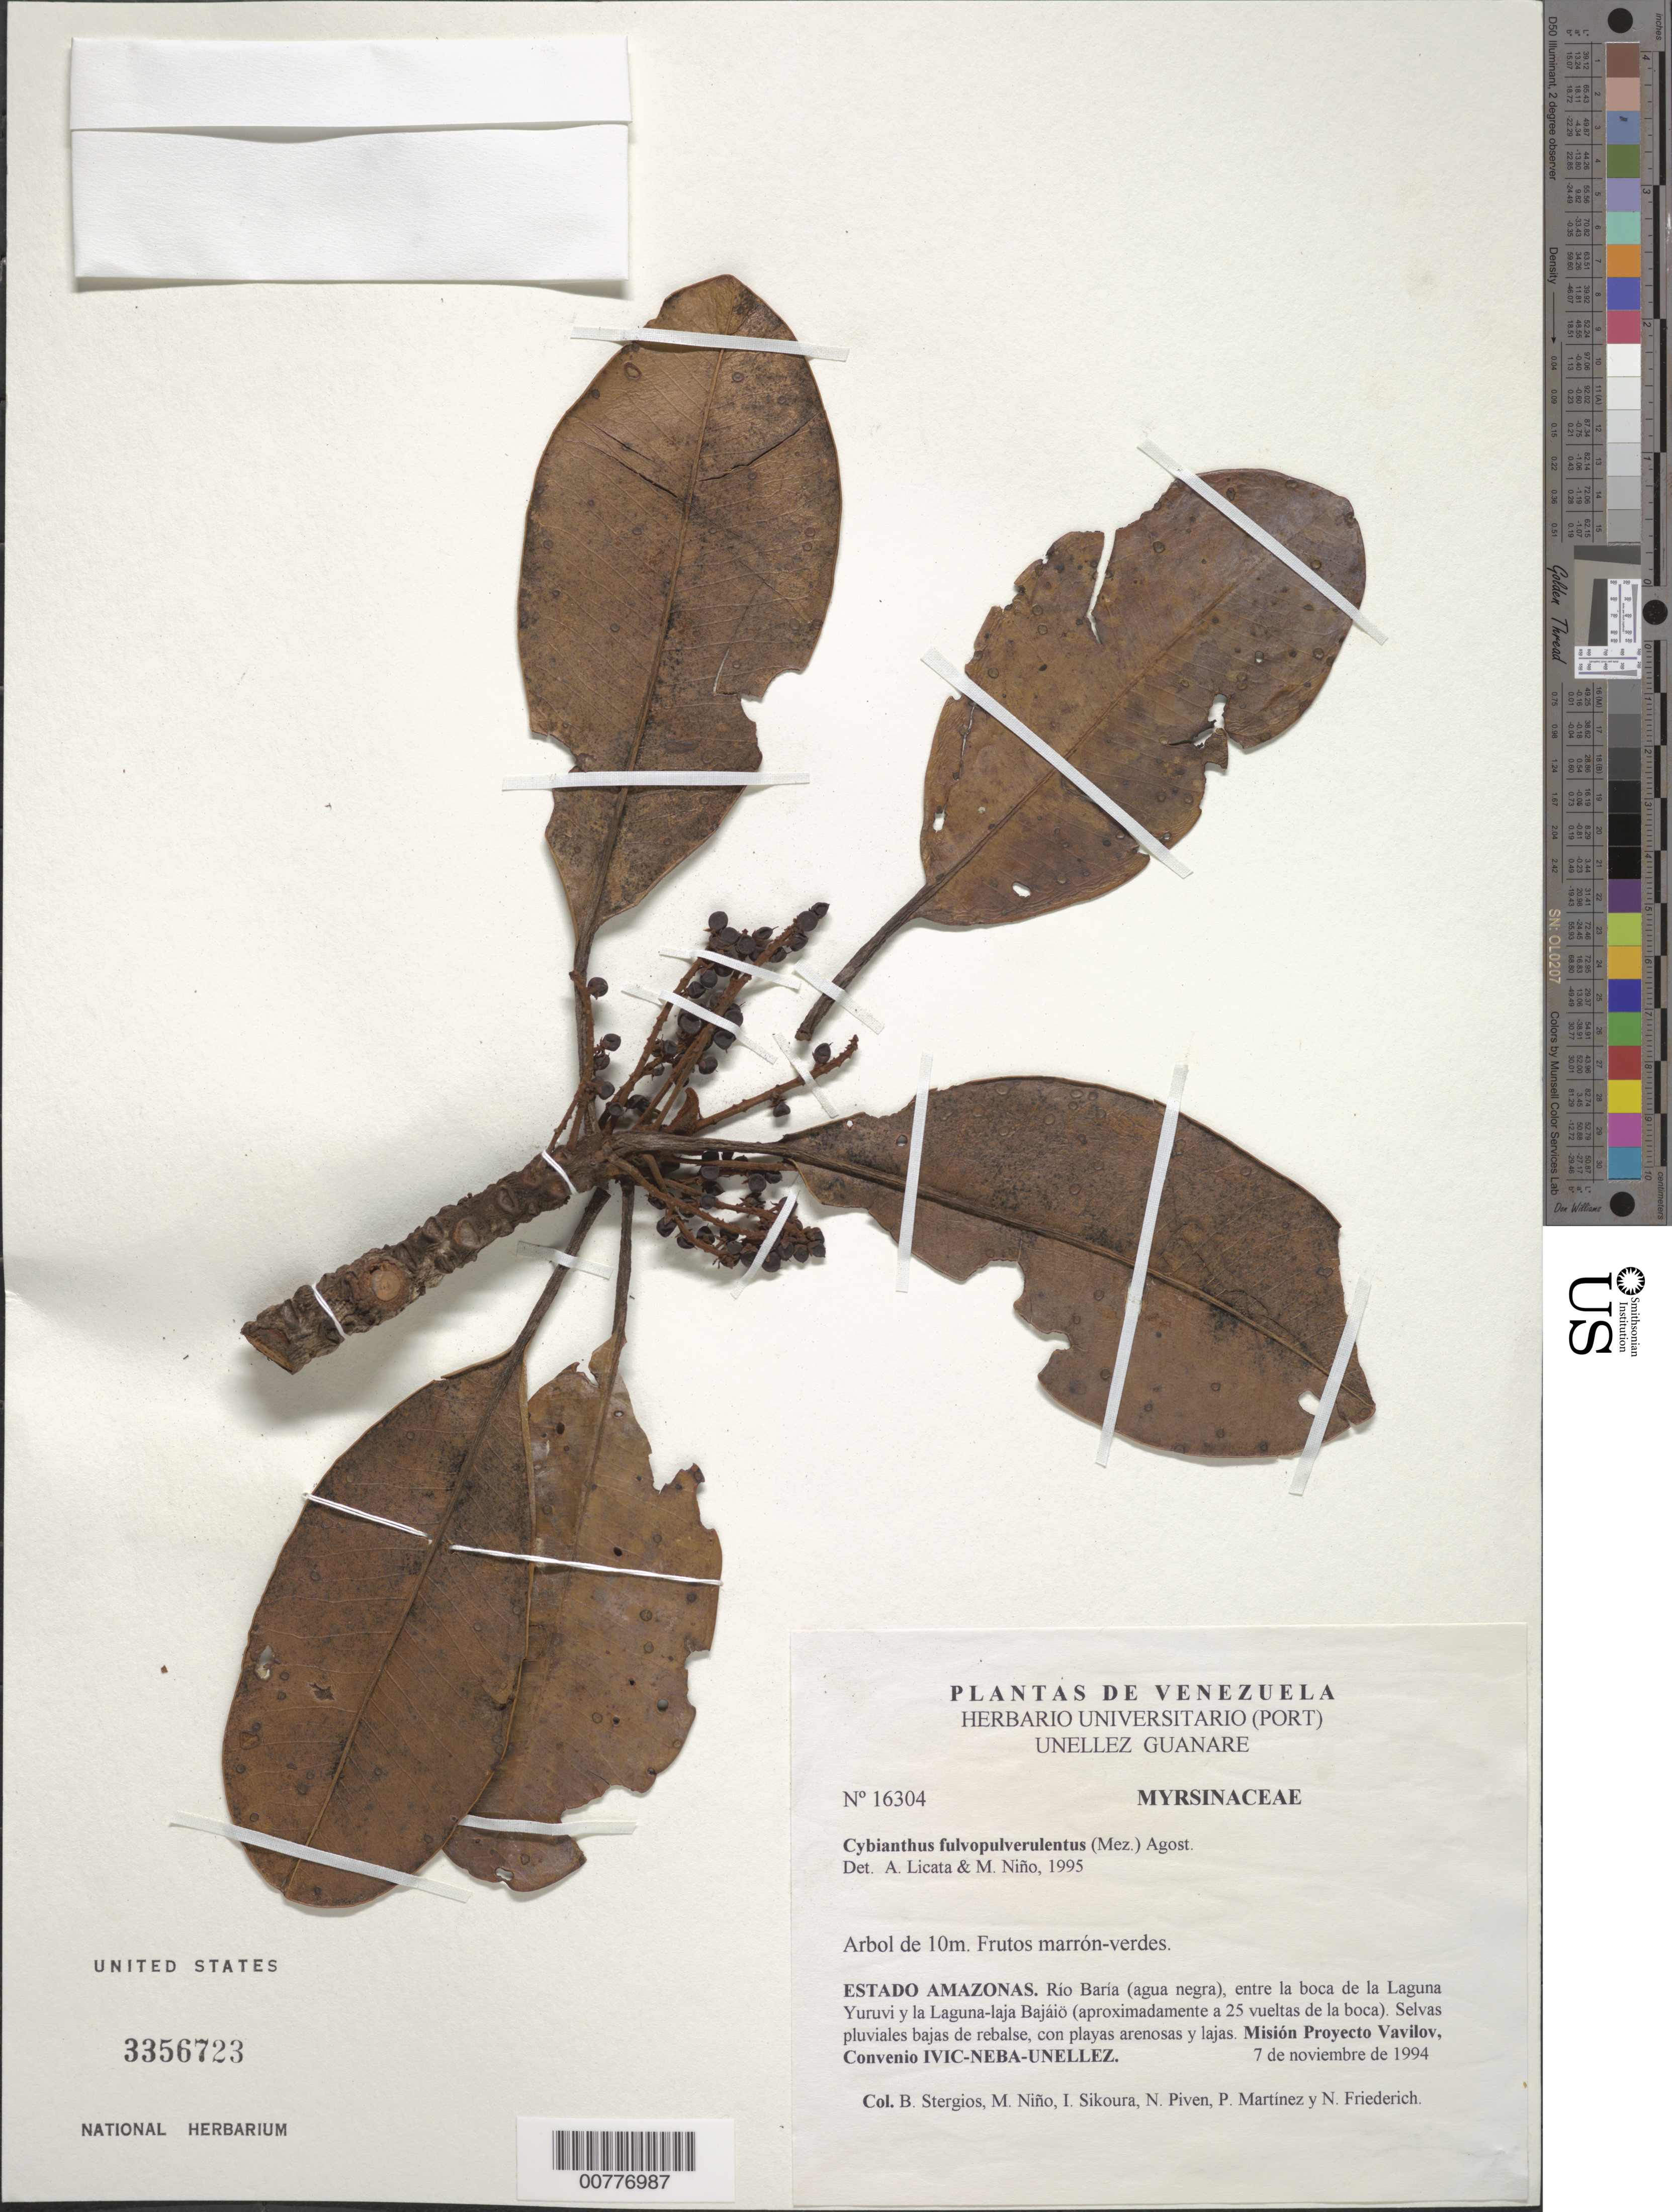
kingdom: Plantae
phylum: Tracheophyta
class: Magnoliopsida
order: Ericales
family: Primulaceae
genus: Cybianthus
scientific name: Cybianthus fulvopulverulentus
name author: (Mez) G. Agostini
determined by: Licata, A.; Niño, S. M.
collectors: B. G. Stergios, S. M. Niño, I. Sikoura, N. Piven, P. Martinez & N. Friederich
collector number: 16304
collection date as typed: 7-Nov-94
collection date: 1994-11-07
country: Venezuela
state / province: Amazonas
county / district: Río Negro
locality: Río Baría, entre la boca de la Laguna Yuruvi y la Laguna-laja Bajáiö (aprox. a 25 vueltas de la boca)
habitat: Selvas pluviales bajas de rebalse, con playas arenosas y lajas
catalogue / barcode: US 3356723